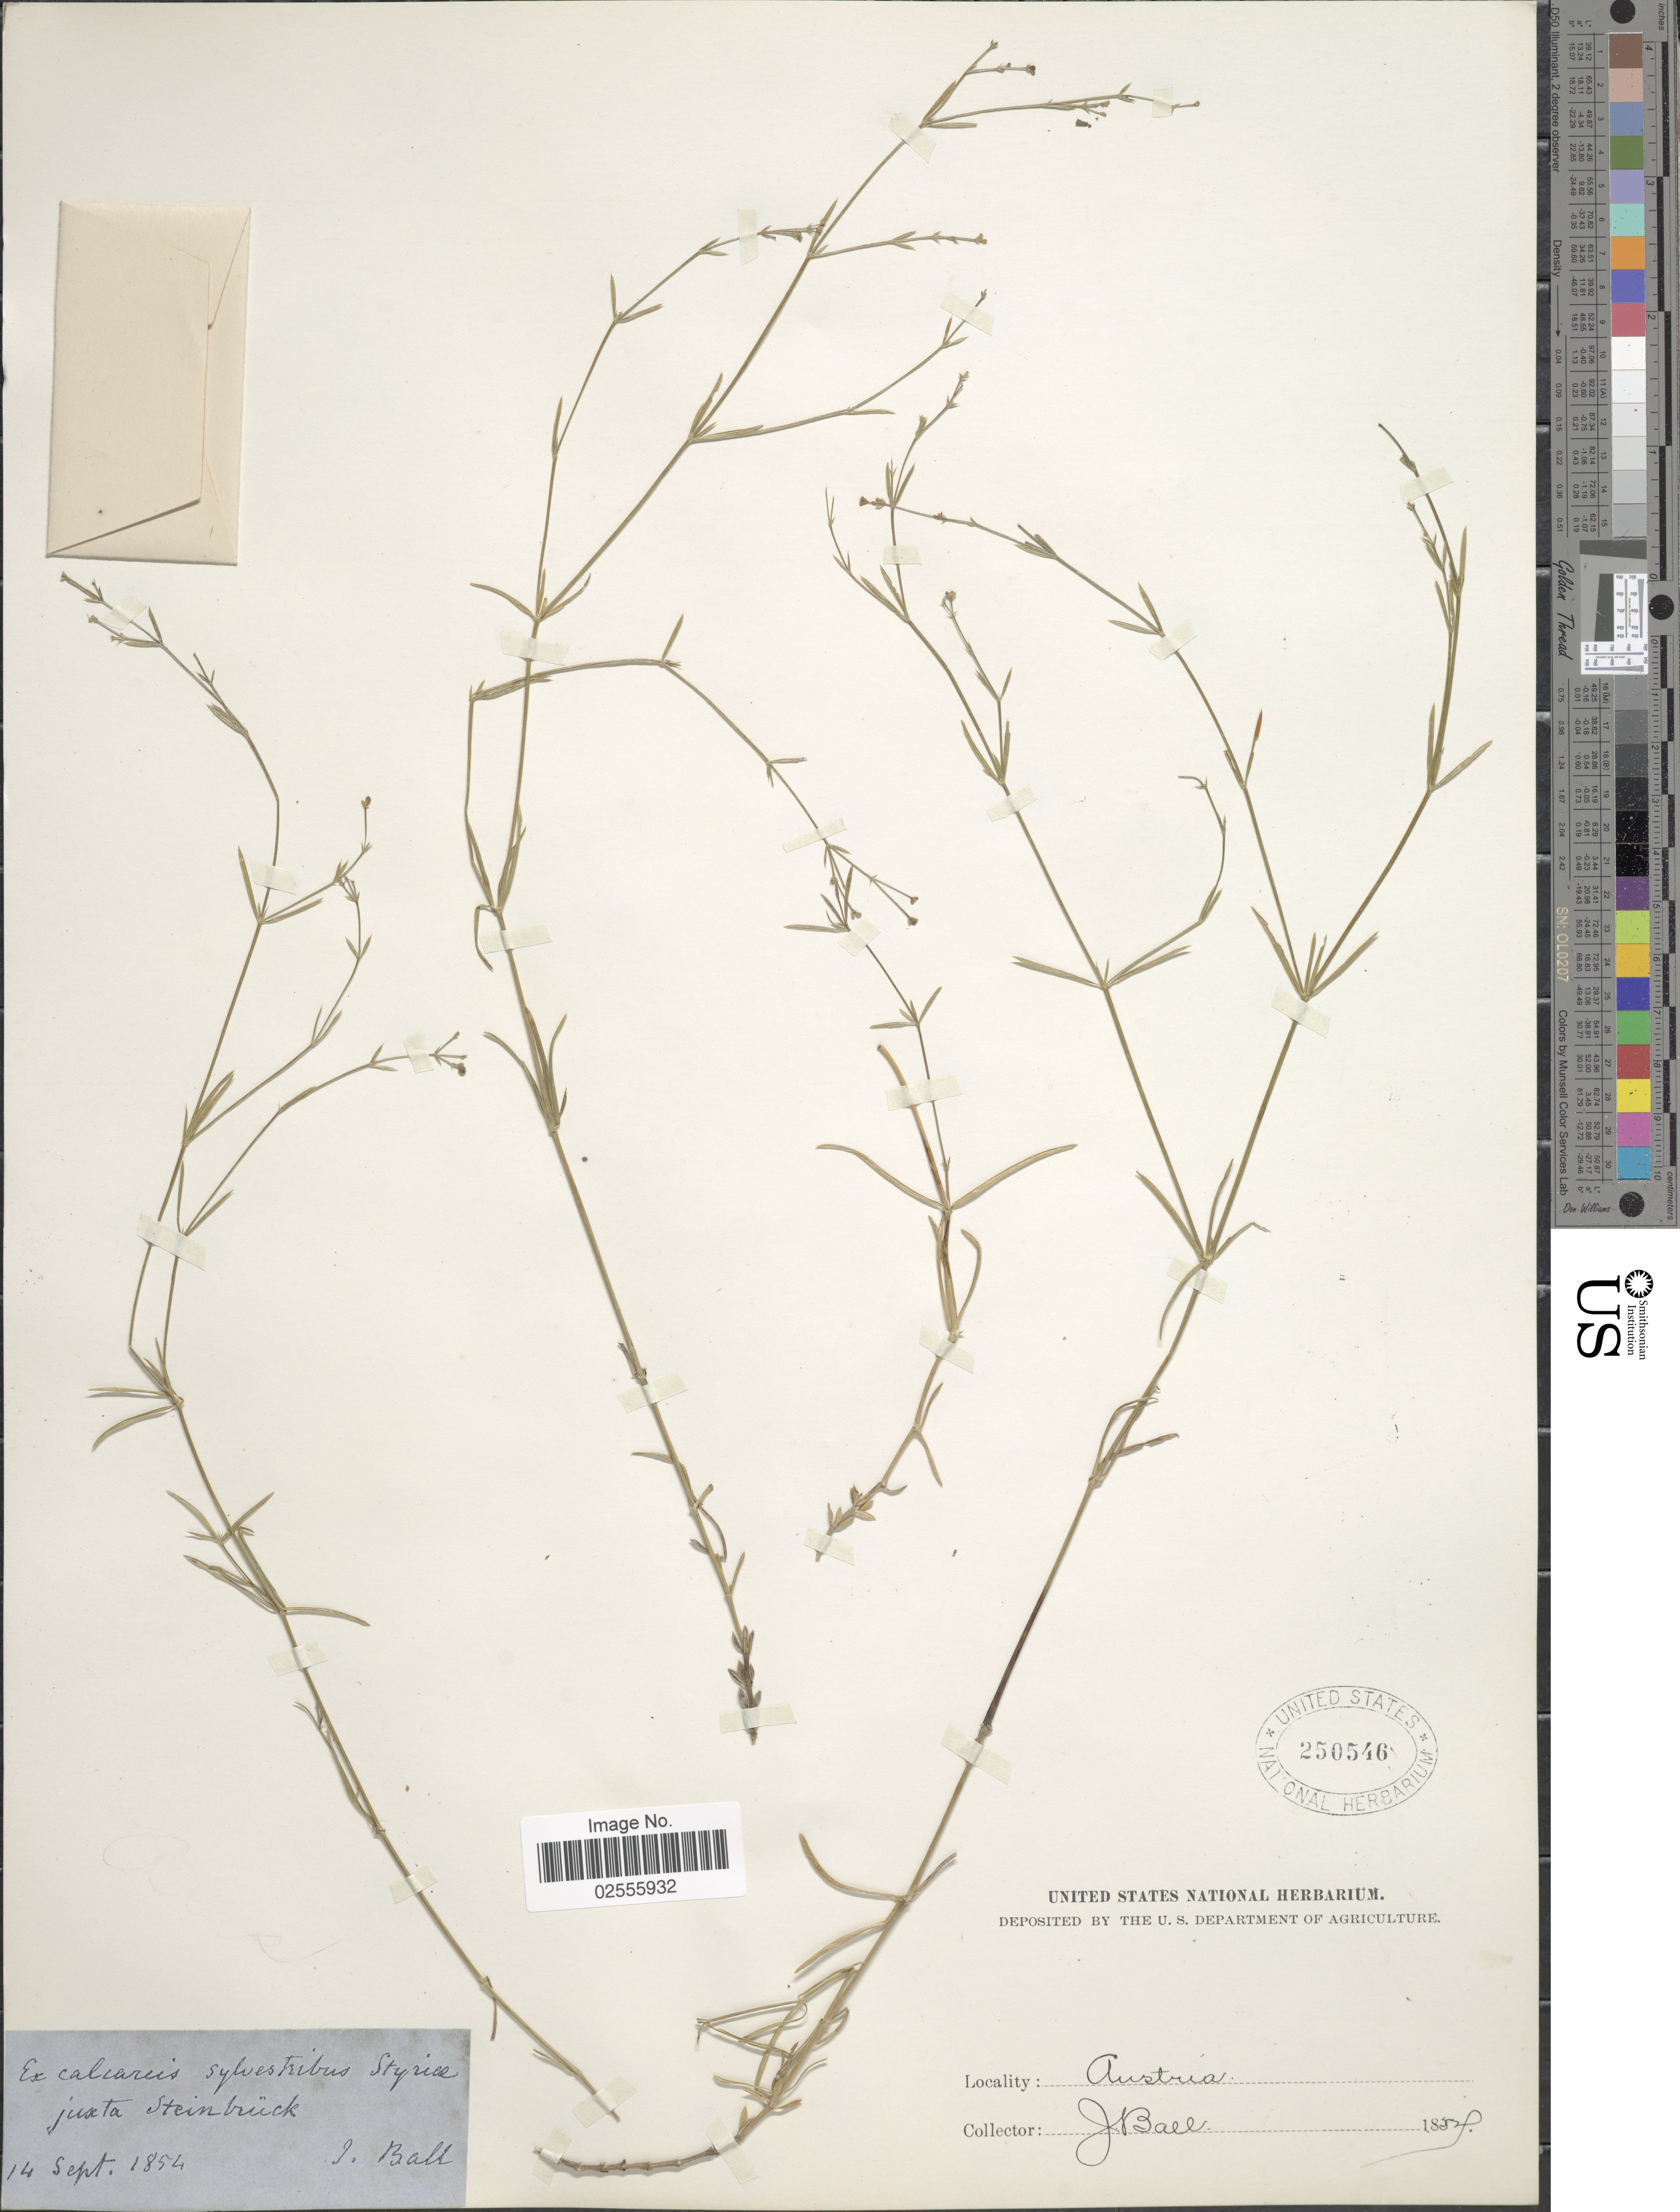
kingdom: Plantae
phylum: Tracheophyta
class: Magnoliopsida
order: Gentianales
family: Rubiaceae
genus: Asperula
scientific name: Asperula sp.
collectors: J. Ball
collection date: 1854-09-14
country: Austria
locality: Ex calcareis sylvestribus Styriae juxta Steinbrück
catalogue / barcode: US 250546